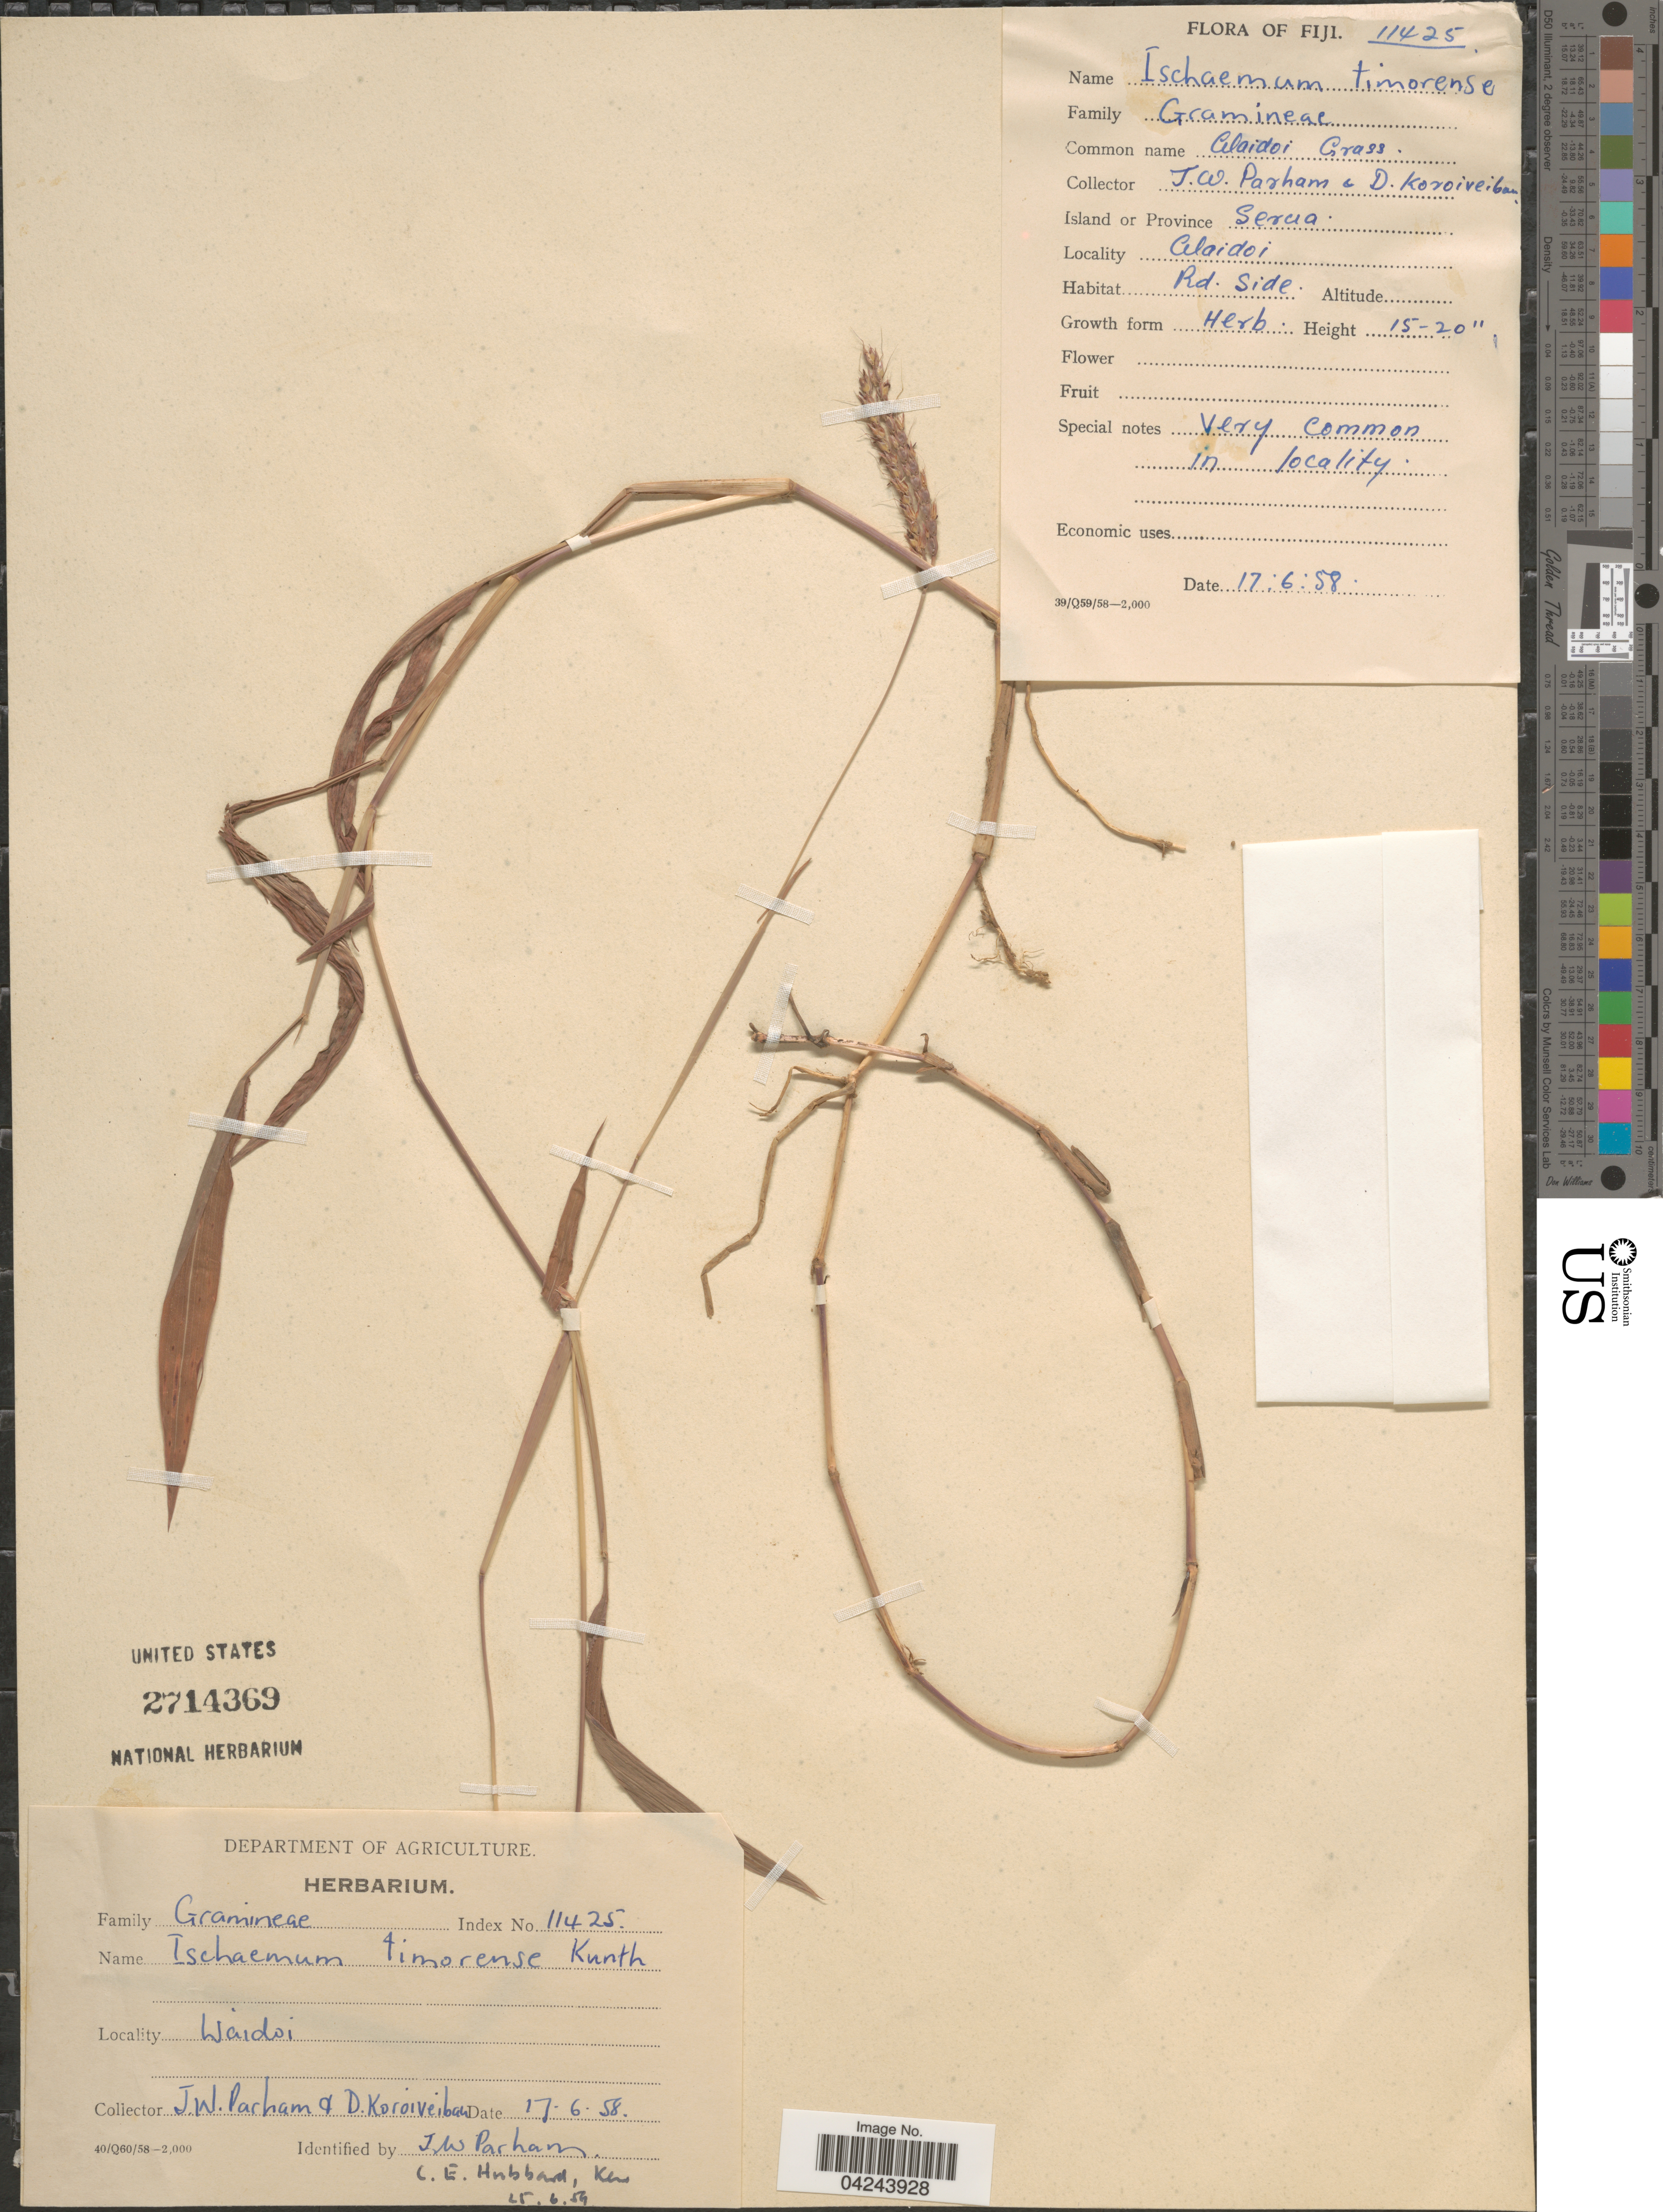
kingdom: Plantae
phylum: Tracheophyta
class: Liliopsida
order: Poales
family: Poaceae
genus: Ischaemum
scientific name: Ischaemum timorense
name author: Kunth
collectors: J. Pacham & D. Koroiveiban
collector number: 11425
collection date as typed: Transcribed d/m/y: 17/6/58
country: Fiji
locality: Waidoi. Island or Province Serua, Rd. Side.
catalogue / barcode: US 2714369